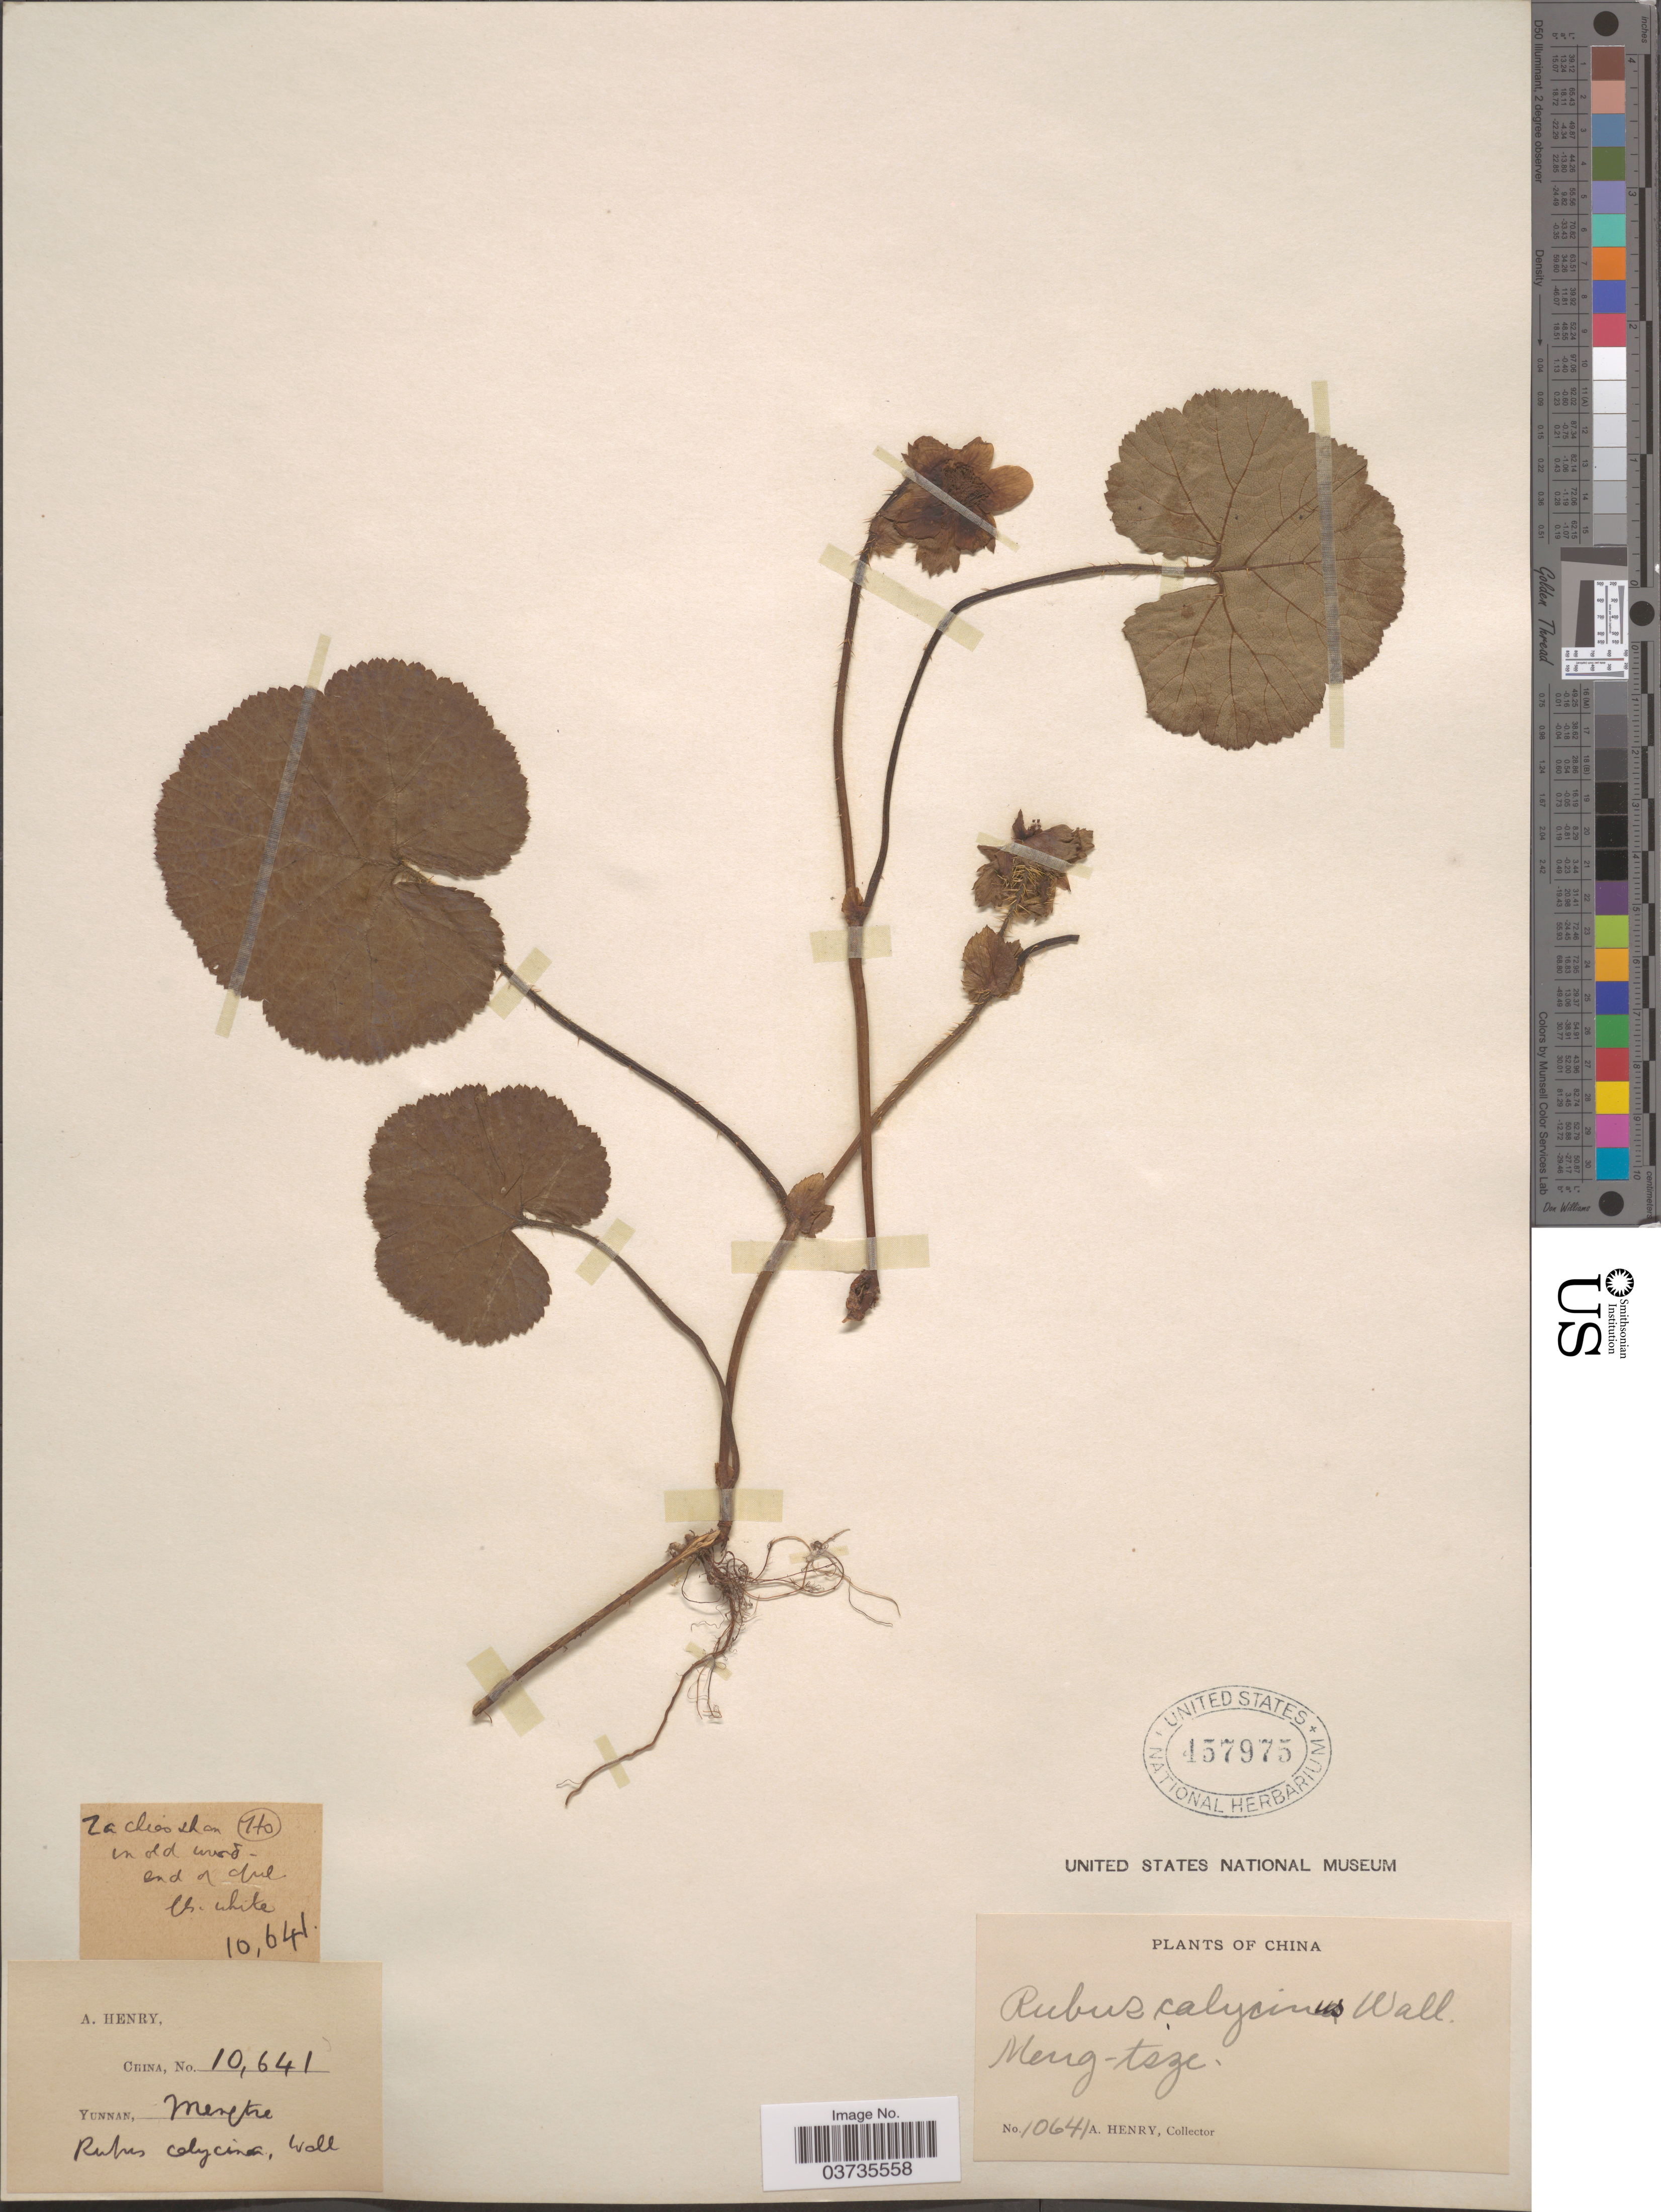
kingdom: Plantae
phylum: Tracheophyta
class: Magnoliopsida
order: Rosales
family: Rosaceae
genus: Rubus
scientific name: Rubus calycinus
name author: Wall.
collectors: A. Henry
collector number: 10641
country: China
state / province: Yunnan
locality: Meng-tsze.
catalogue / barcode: US 457975